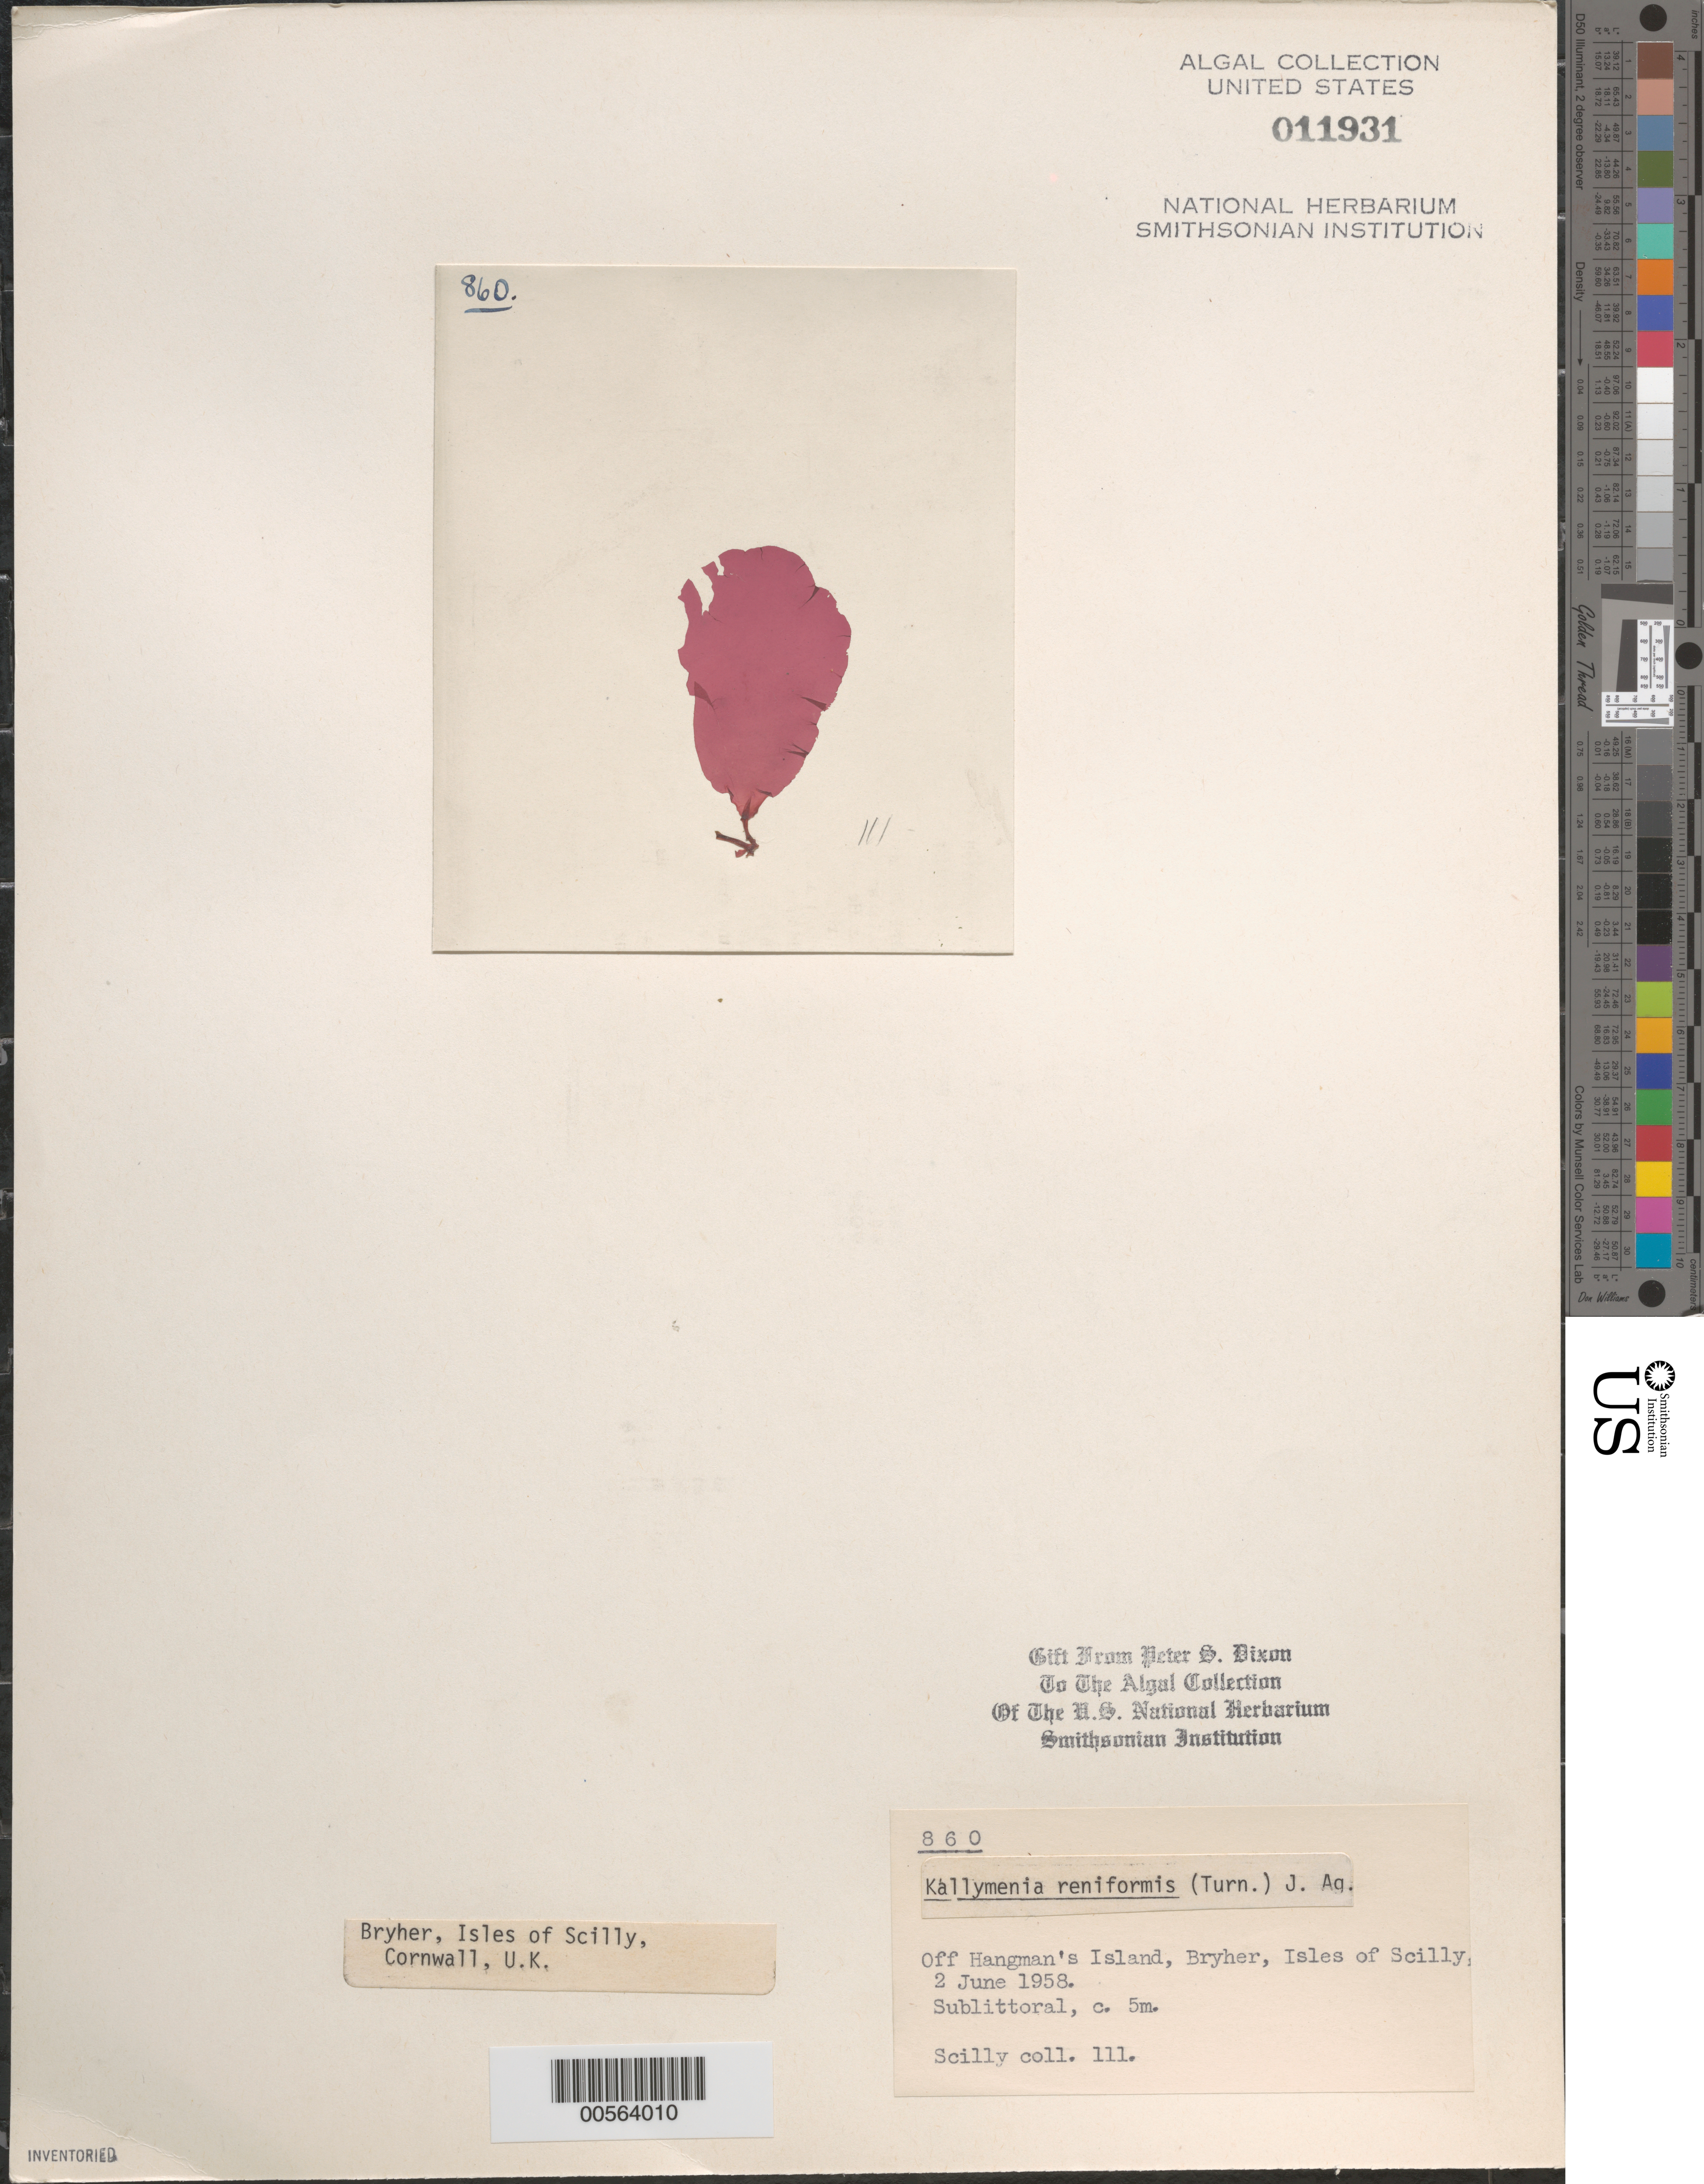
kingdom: Plantae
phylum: Rhodophyta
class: Florideophyceae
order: Gigartinales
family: Kallymeniaceae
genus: Kallymenia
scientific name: Kallymenia reniformis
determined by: Dixon, P. S.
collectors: P. S. Dixon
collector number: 111 & PSD 860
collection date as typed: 02 Jun 1958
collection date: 1958-06-02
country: United Kingdom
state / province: England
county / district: Council of the Isles of Scilly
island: Bryher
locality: Off Hangman's Island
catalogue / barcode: US 11931